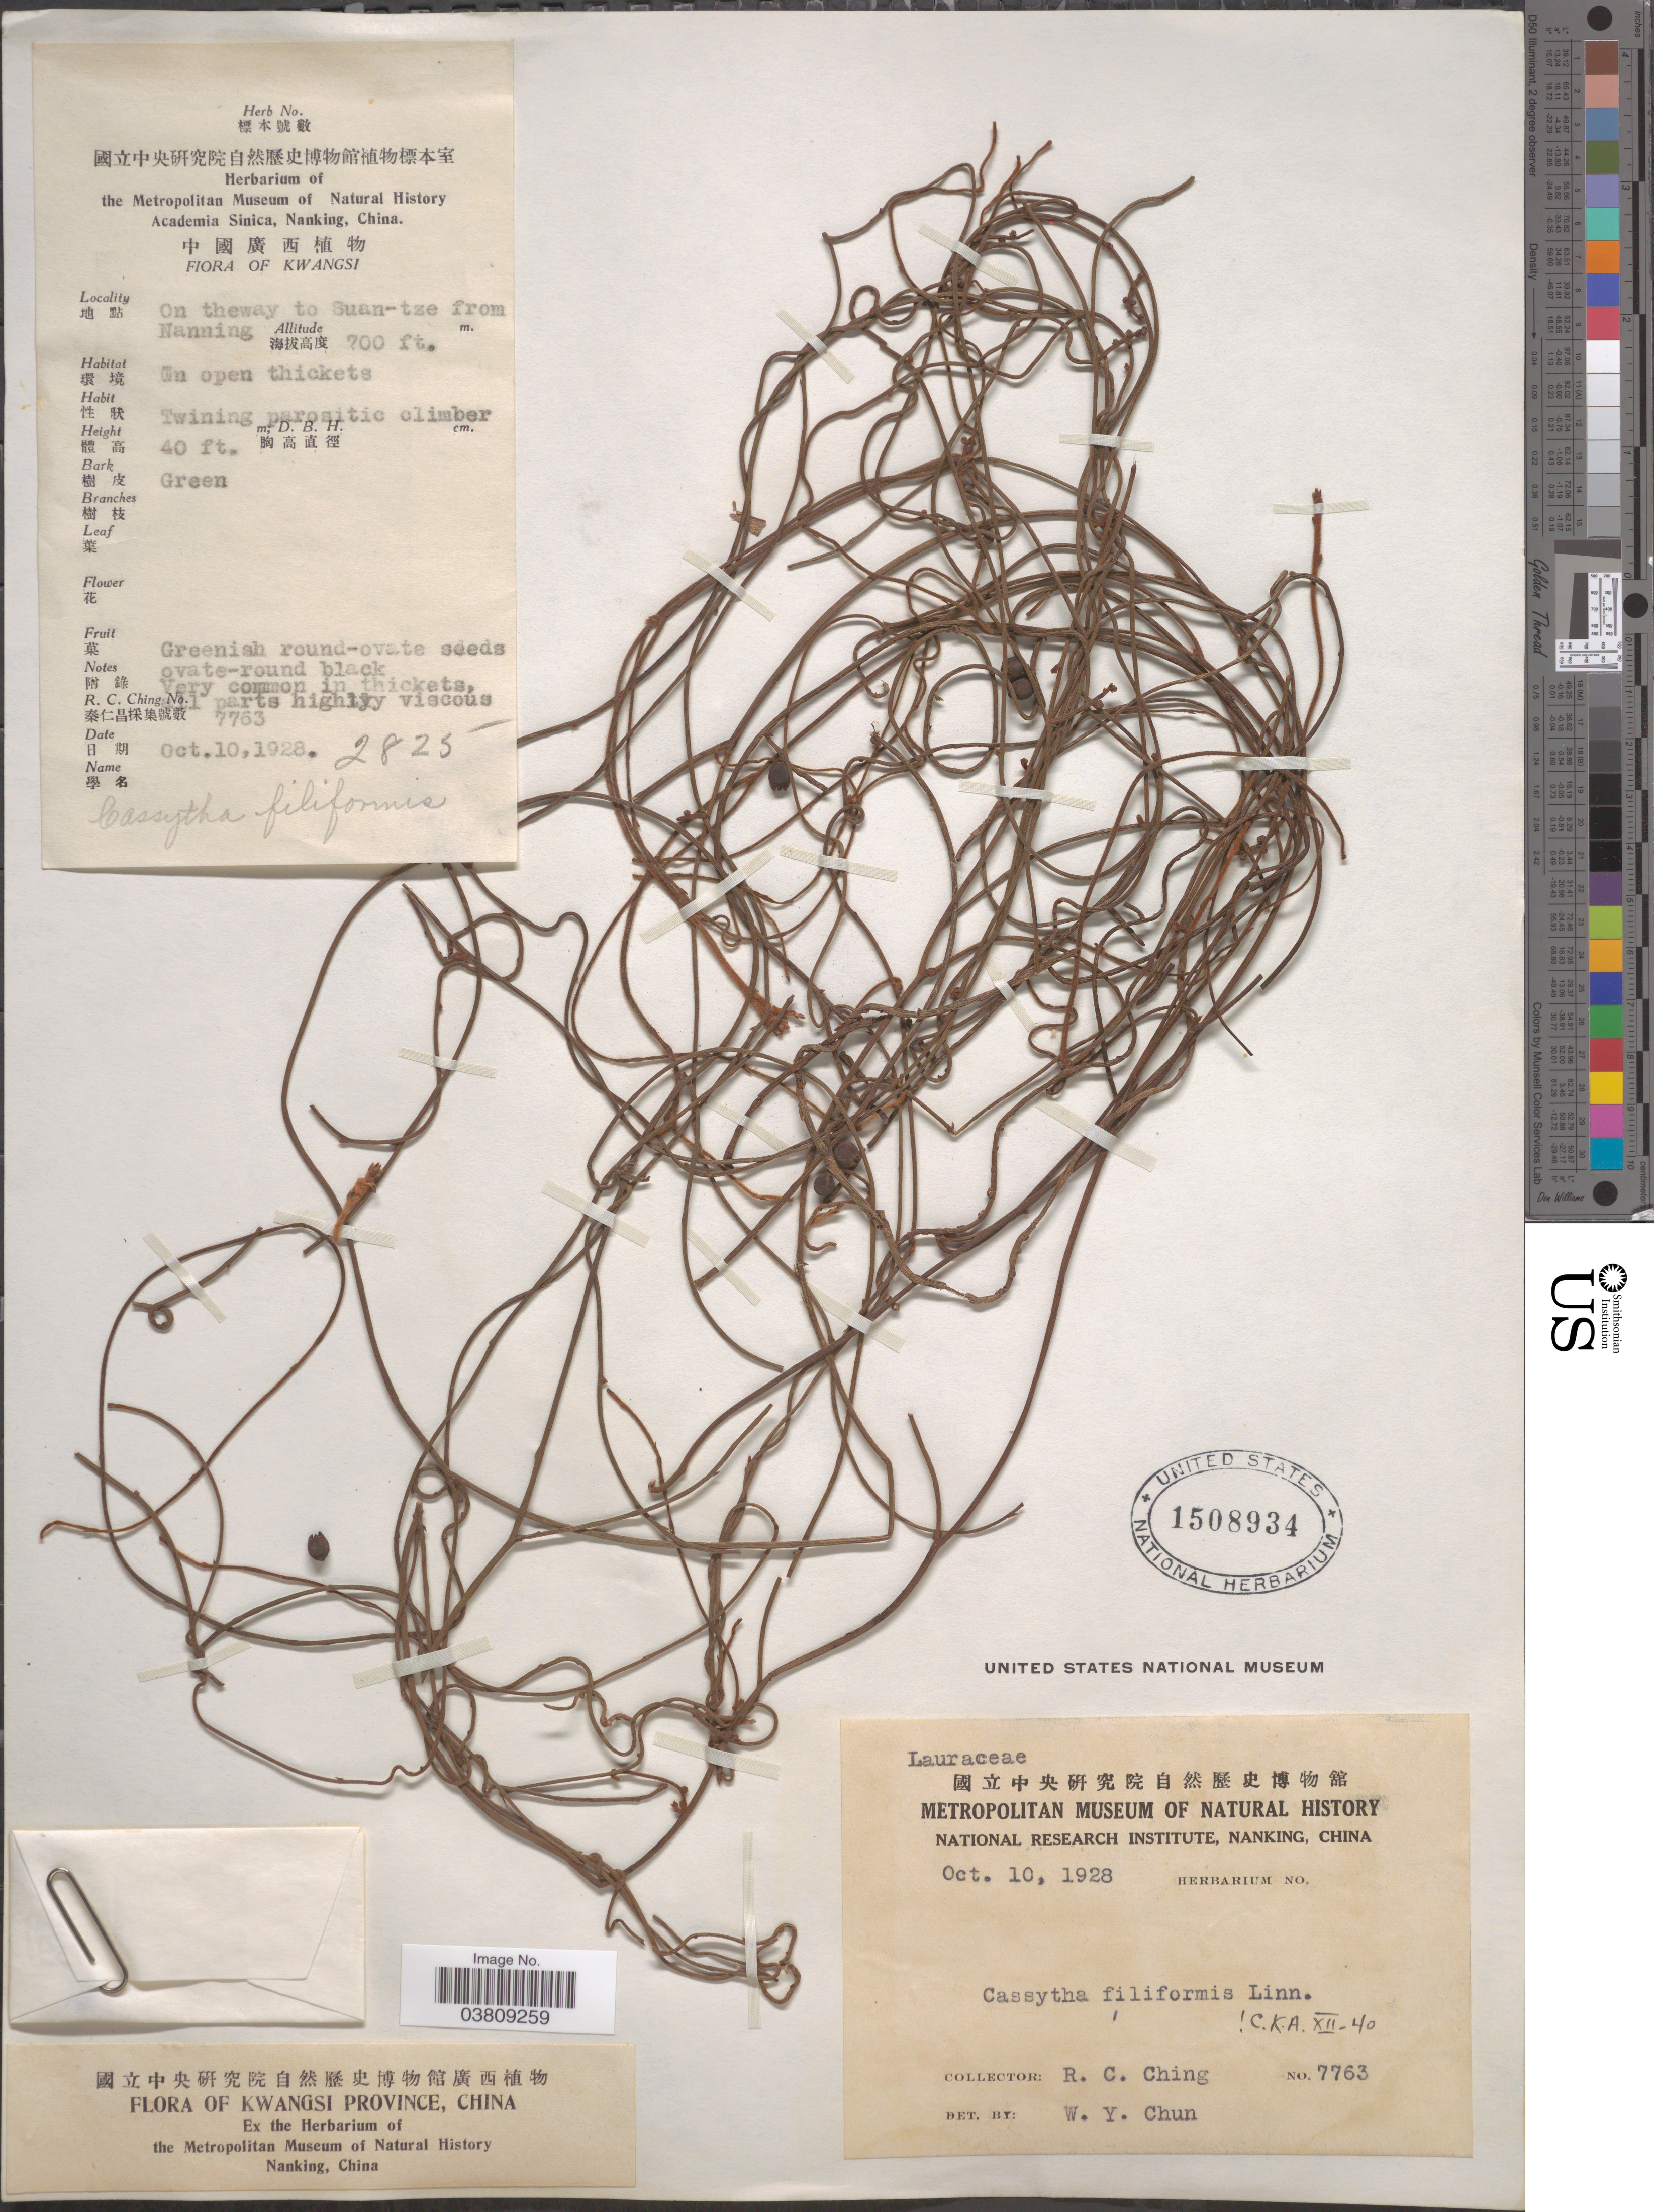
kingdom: Plantae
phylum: Tracheophyta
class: Magnoliopsida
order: Laurales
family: Lauraceae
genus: Cassytha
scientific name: Cassytha filiformis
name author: L.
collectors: R. C. Ching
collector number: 7763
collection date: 1928-10-10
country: China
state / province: Guangxi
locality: Kwangsi Province. On theway to Suan-tze from Nanning. In open thickets.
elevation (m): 213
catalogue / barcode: US 1508934